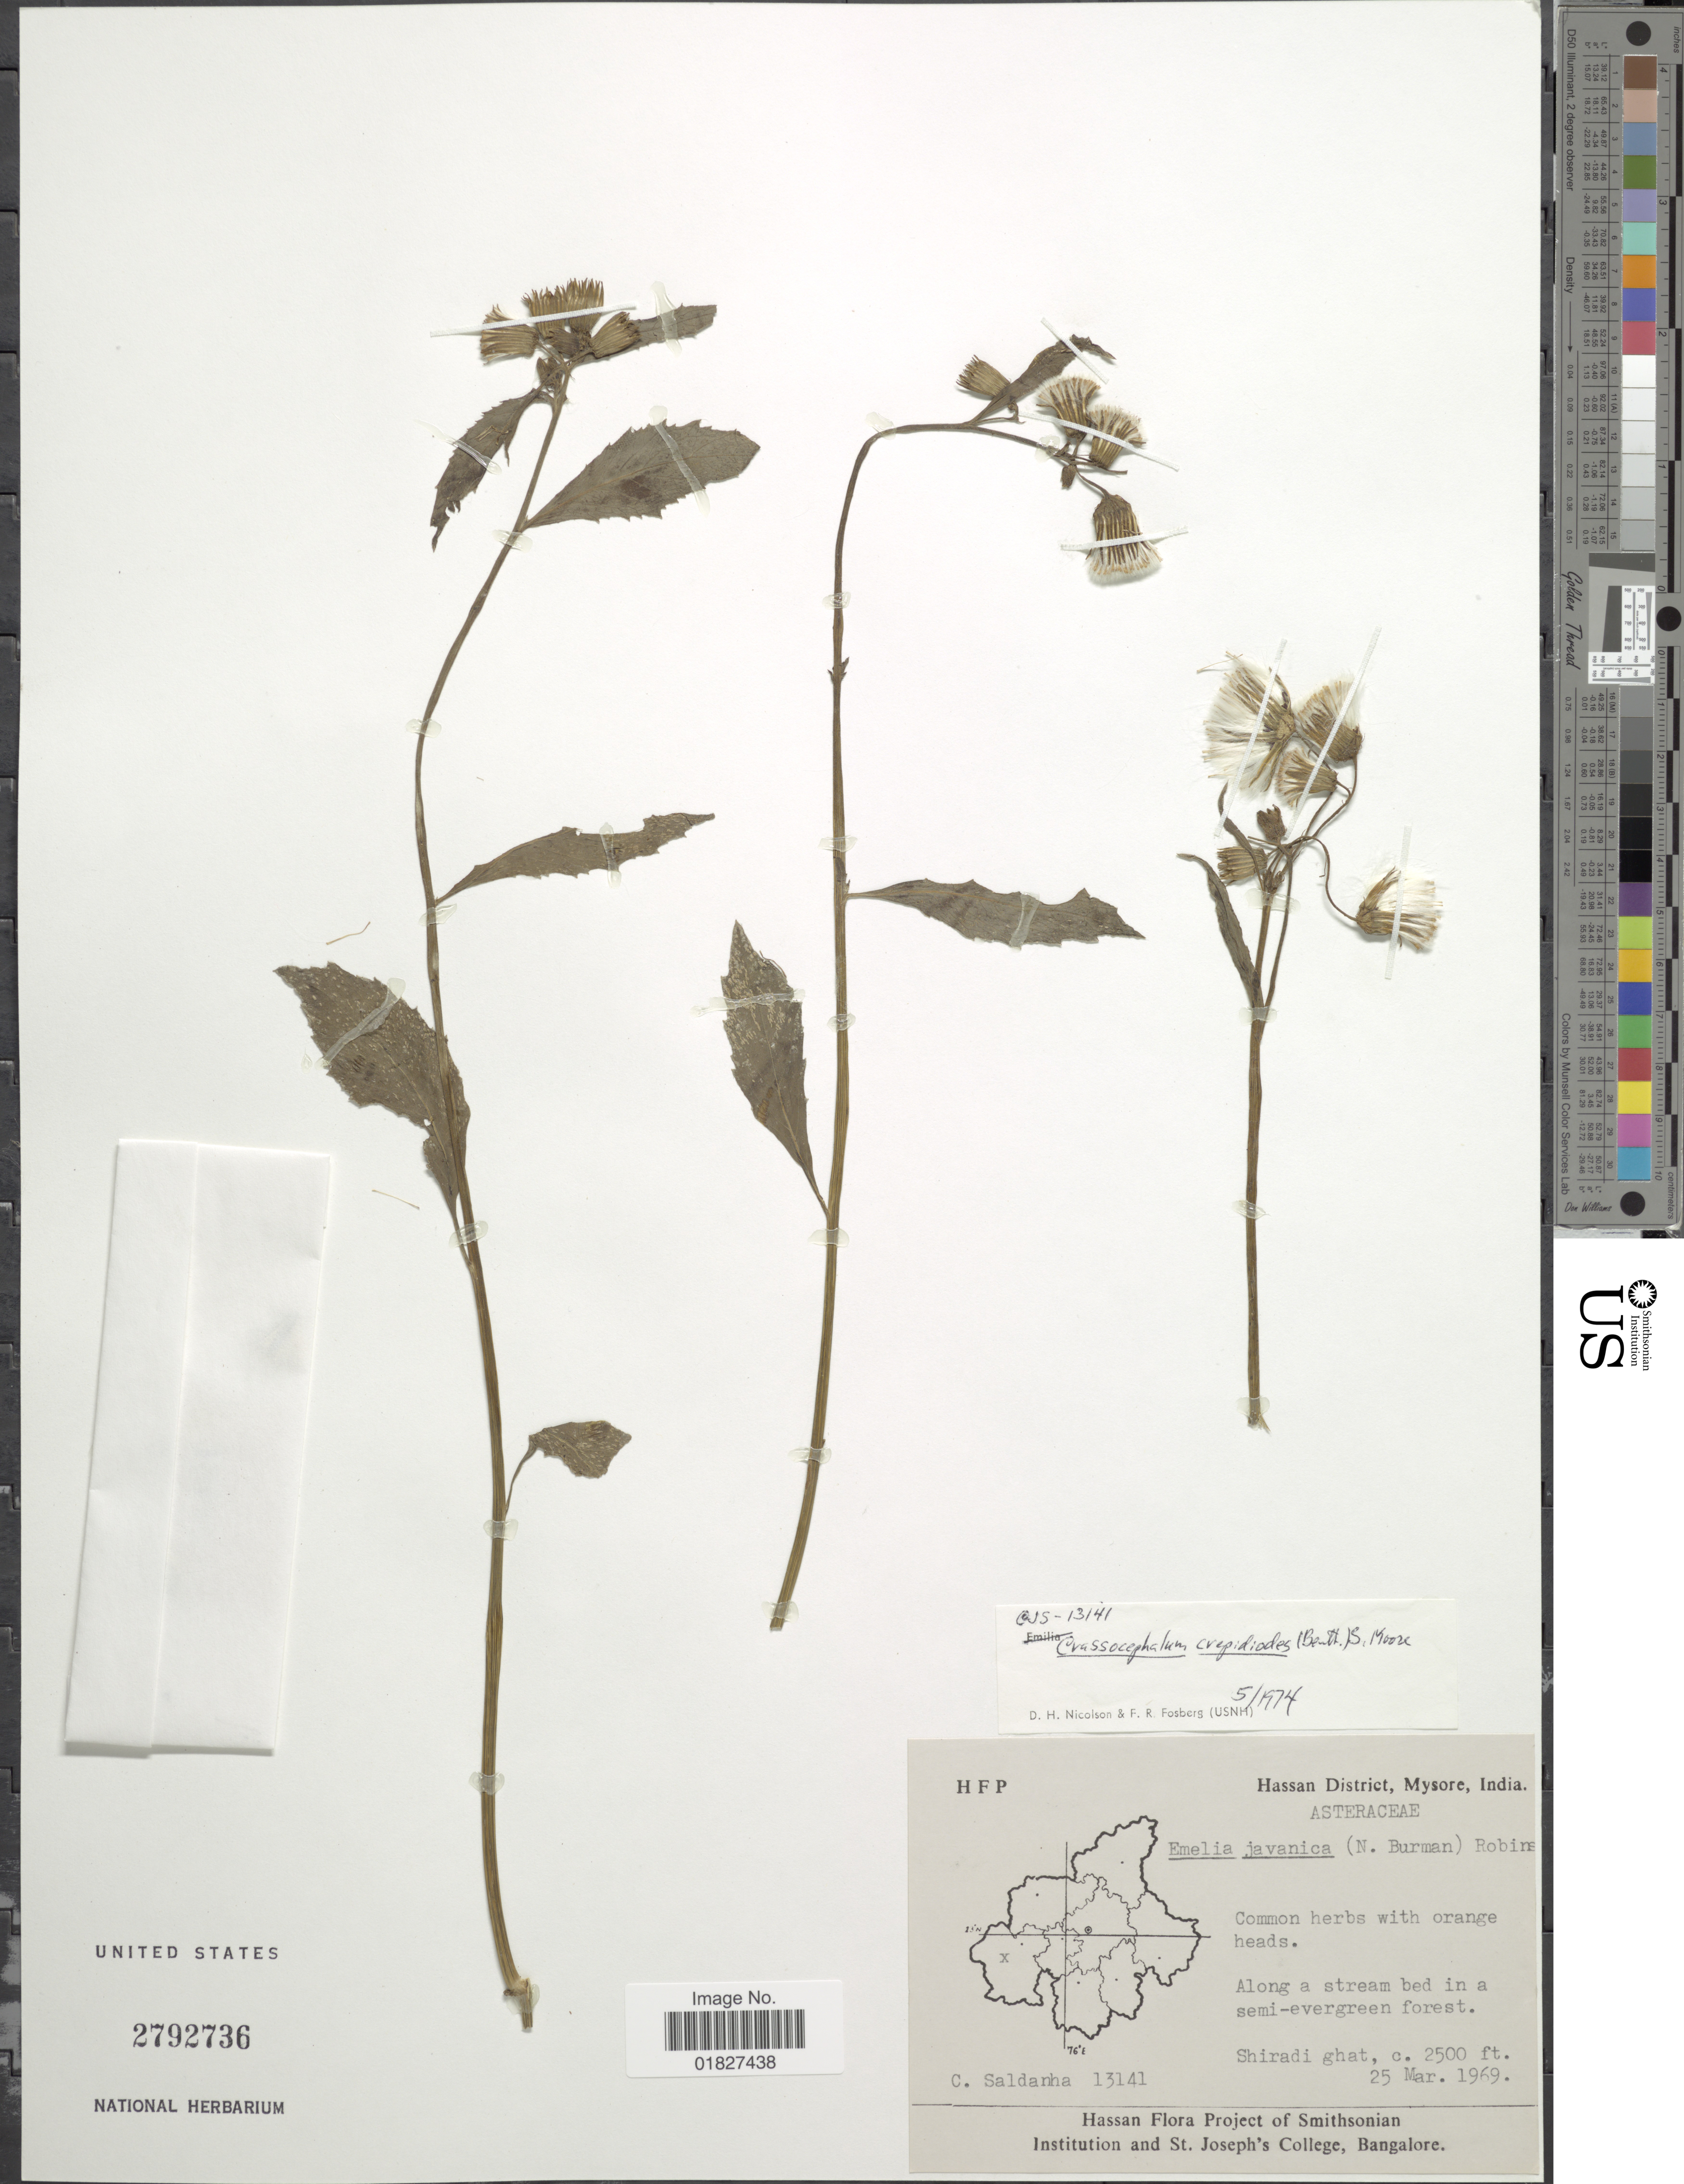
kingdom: Plantae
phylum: Tracheophyta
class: Magnoliopsida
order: Asterales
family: Asteraceae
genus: Crassocephalum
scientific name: Crassocephalum crepidioides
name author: (Benth.) S. Moore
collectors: C. Saldanha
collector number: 13141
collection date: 1969-03-25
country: India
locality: Hassan District, Mysore, Shiradi ghat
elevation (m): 762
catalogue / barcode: US 2792736